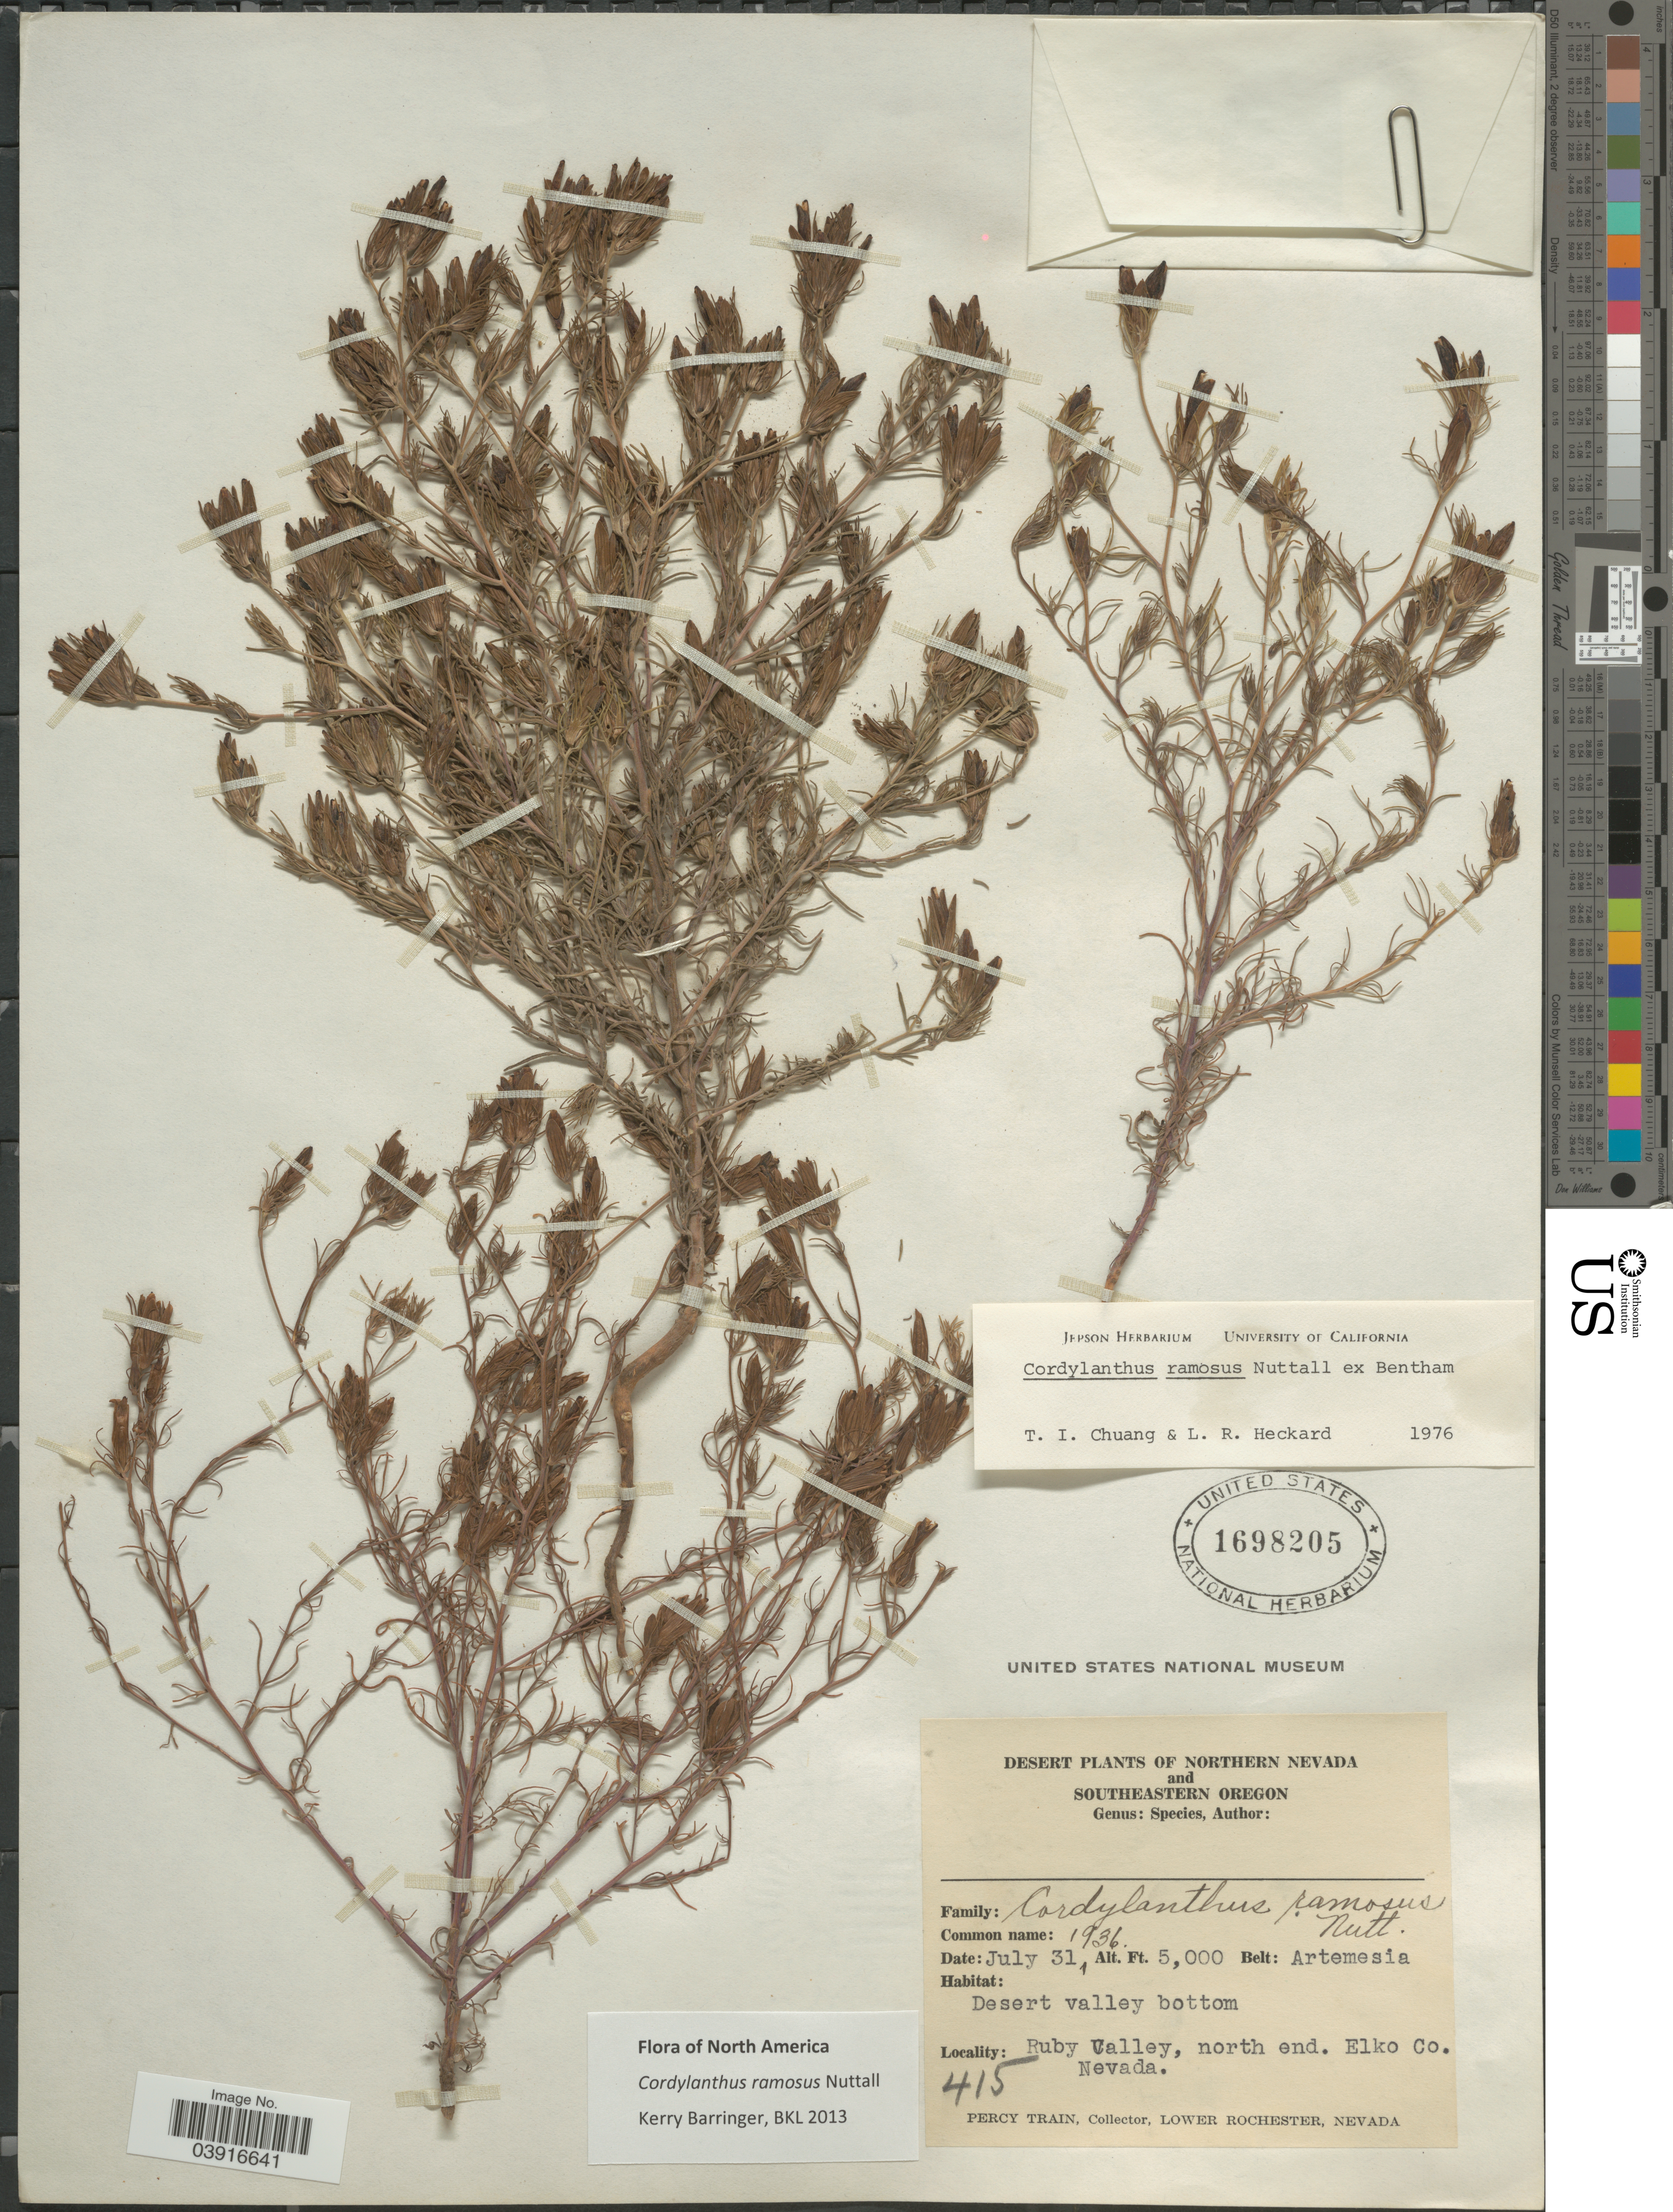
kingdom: Plantae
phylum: Tracheophyta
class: Magnoliopsida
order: Lamiales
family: Orobanchaceae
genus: Cordylanthus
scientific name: Cordylanthus ramosus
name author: Nutt. ex Benth.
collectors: P. Train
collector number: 415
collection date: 1936-07-31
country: United States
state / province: Nevada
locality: Northern Nevada. Desert valley bottom. Ruby Valley, north end. Elko Co.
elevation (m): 1524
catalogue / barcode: US 1698205